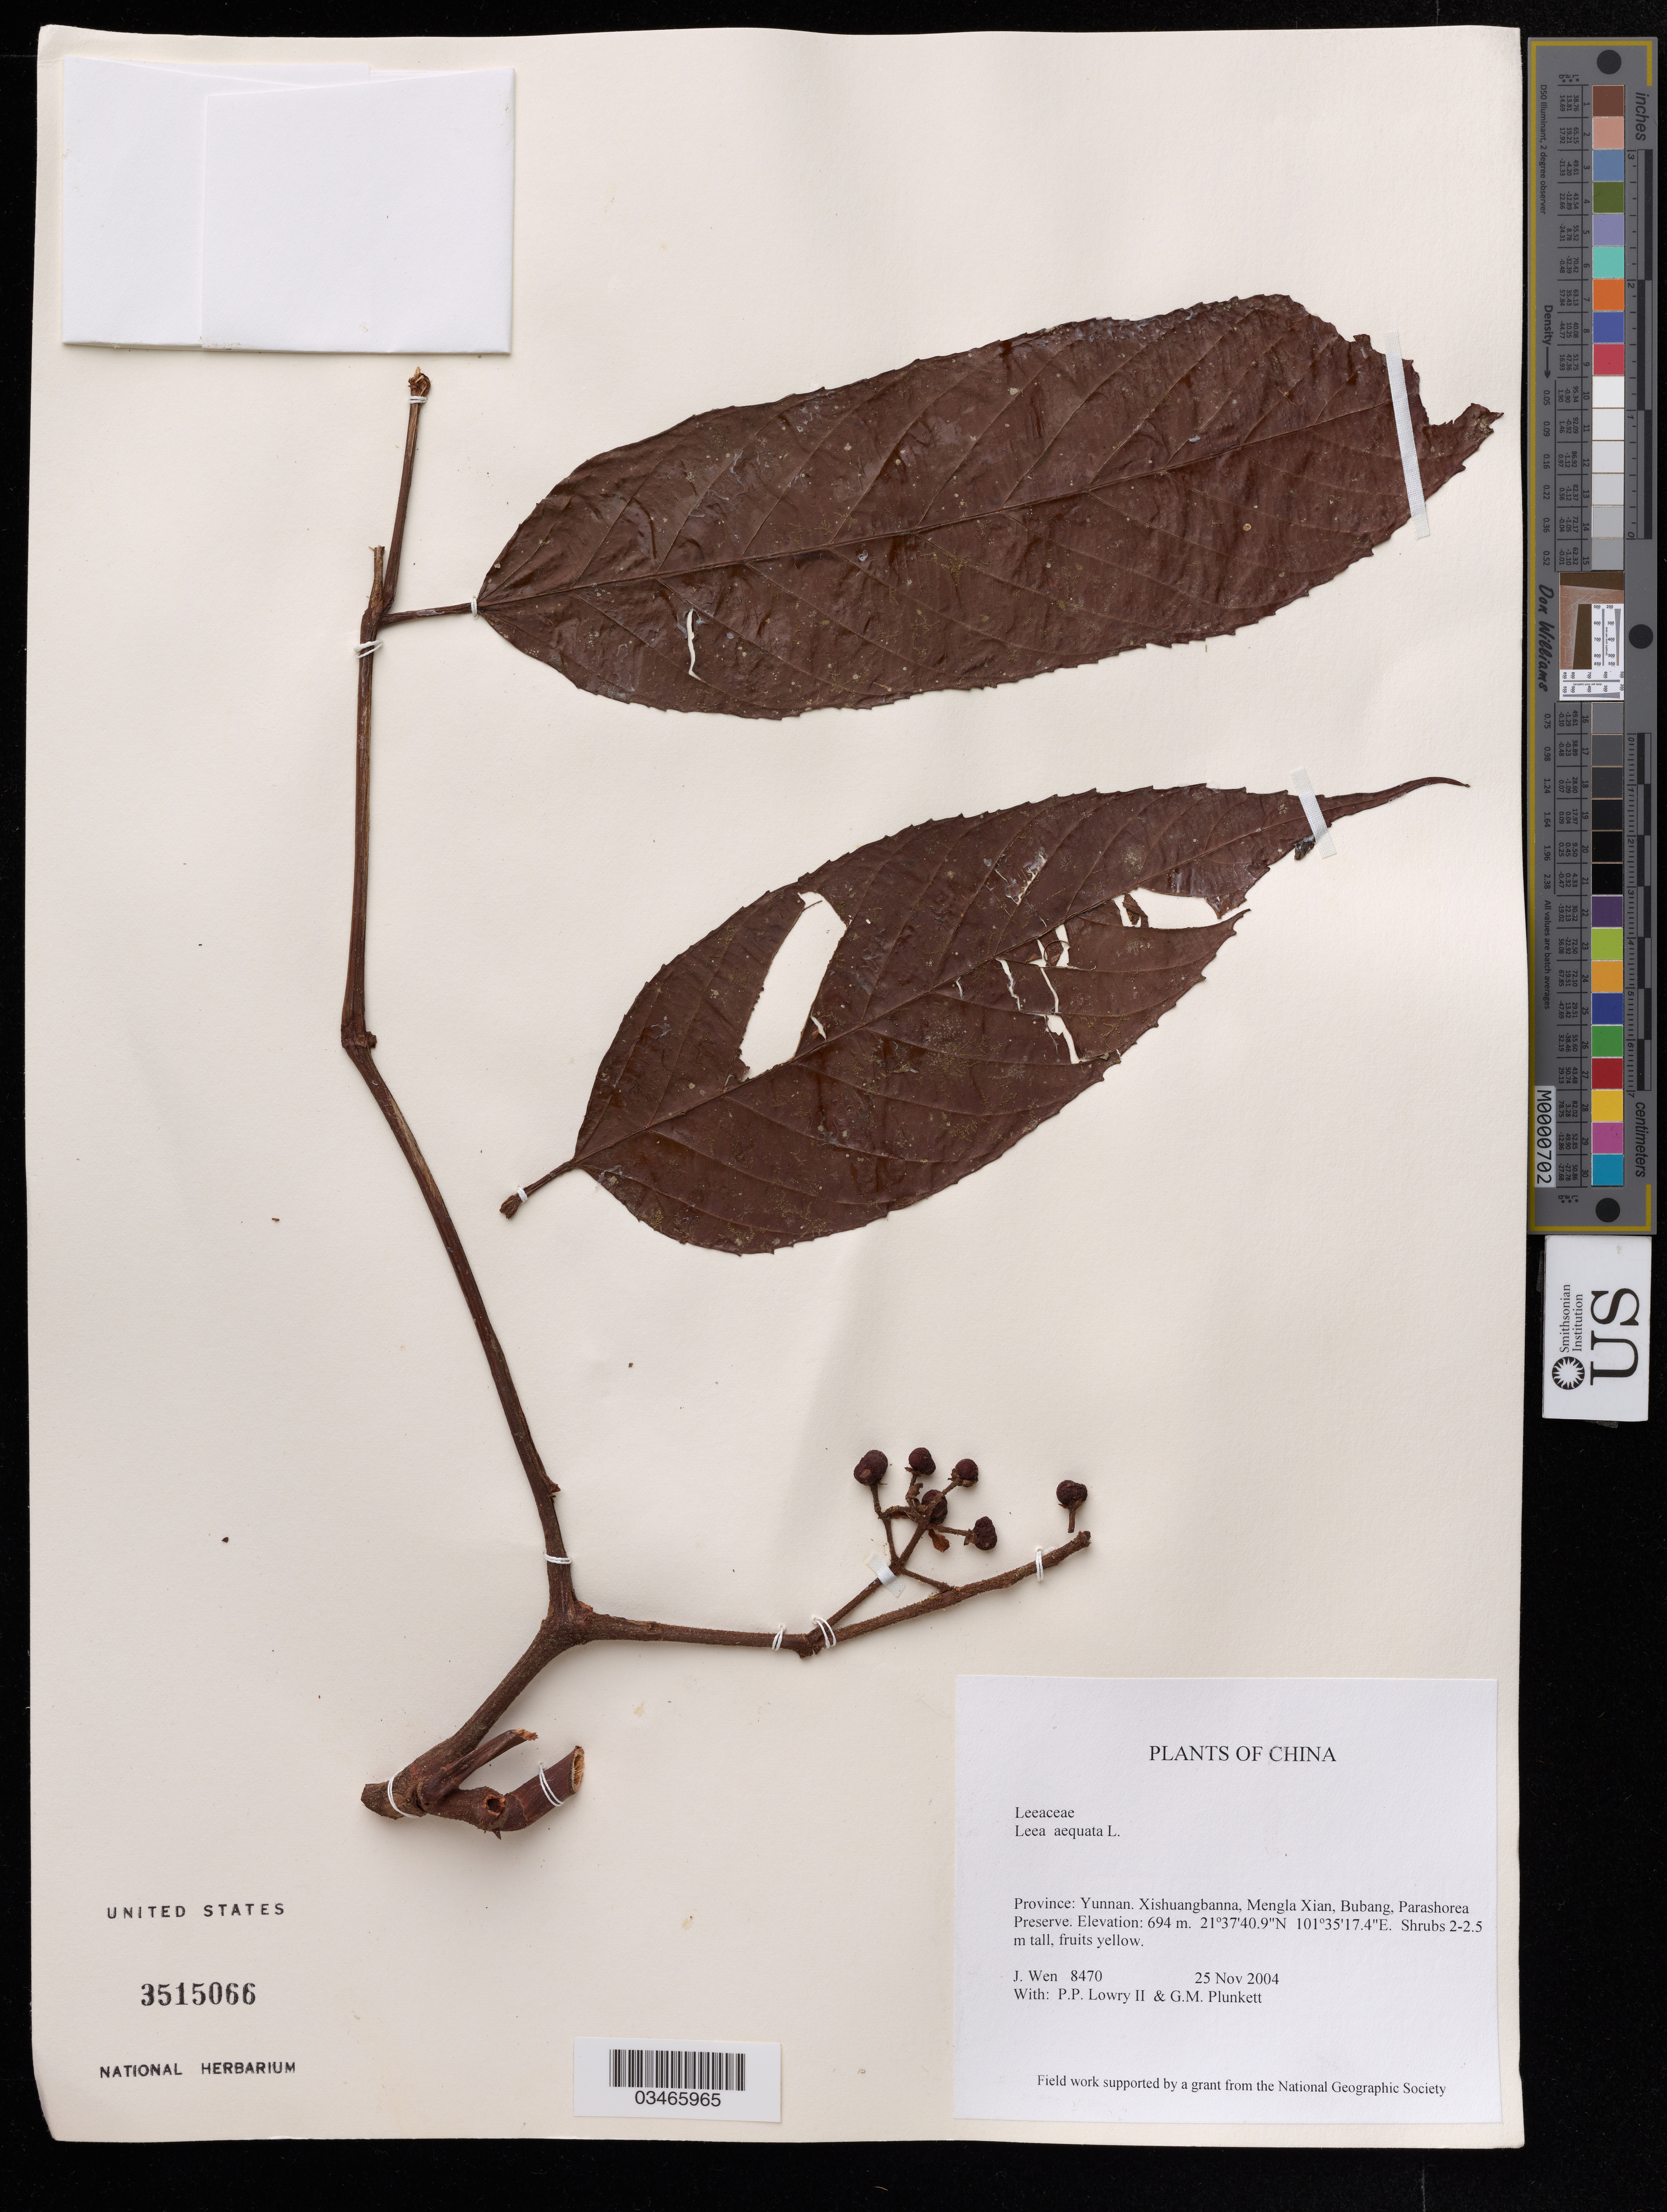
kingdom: Plantae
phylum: Tracheophyta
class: Magnoliopsida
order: Vitales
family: Vitaceae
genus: Leea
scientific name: Leea aequata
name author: L.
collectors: J. Wen, P. P. Lowry & G. M. Plunkett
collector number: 8470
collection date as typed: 25 Nov 2004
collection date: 2004-11-25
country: China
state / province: Yunnan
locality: Xishuangbanna, Mengla Xian, Bubang, Parashorea Preserve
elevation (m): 694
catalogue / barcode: US 3515066